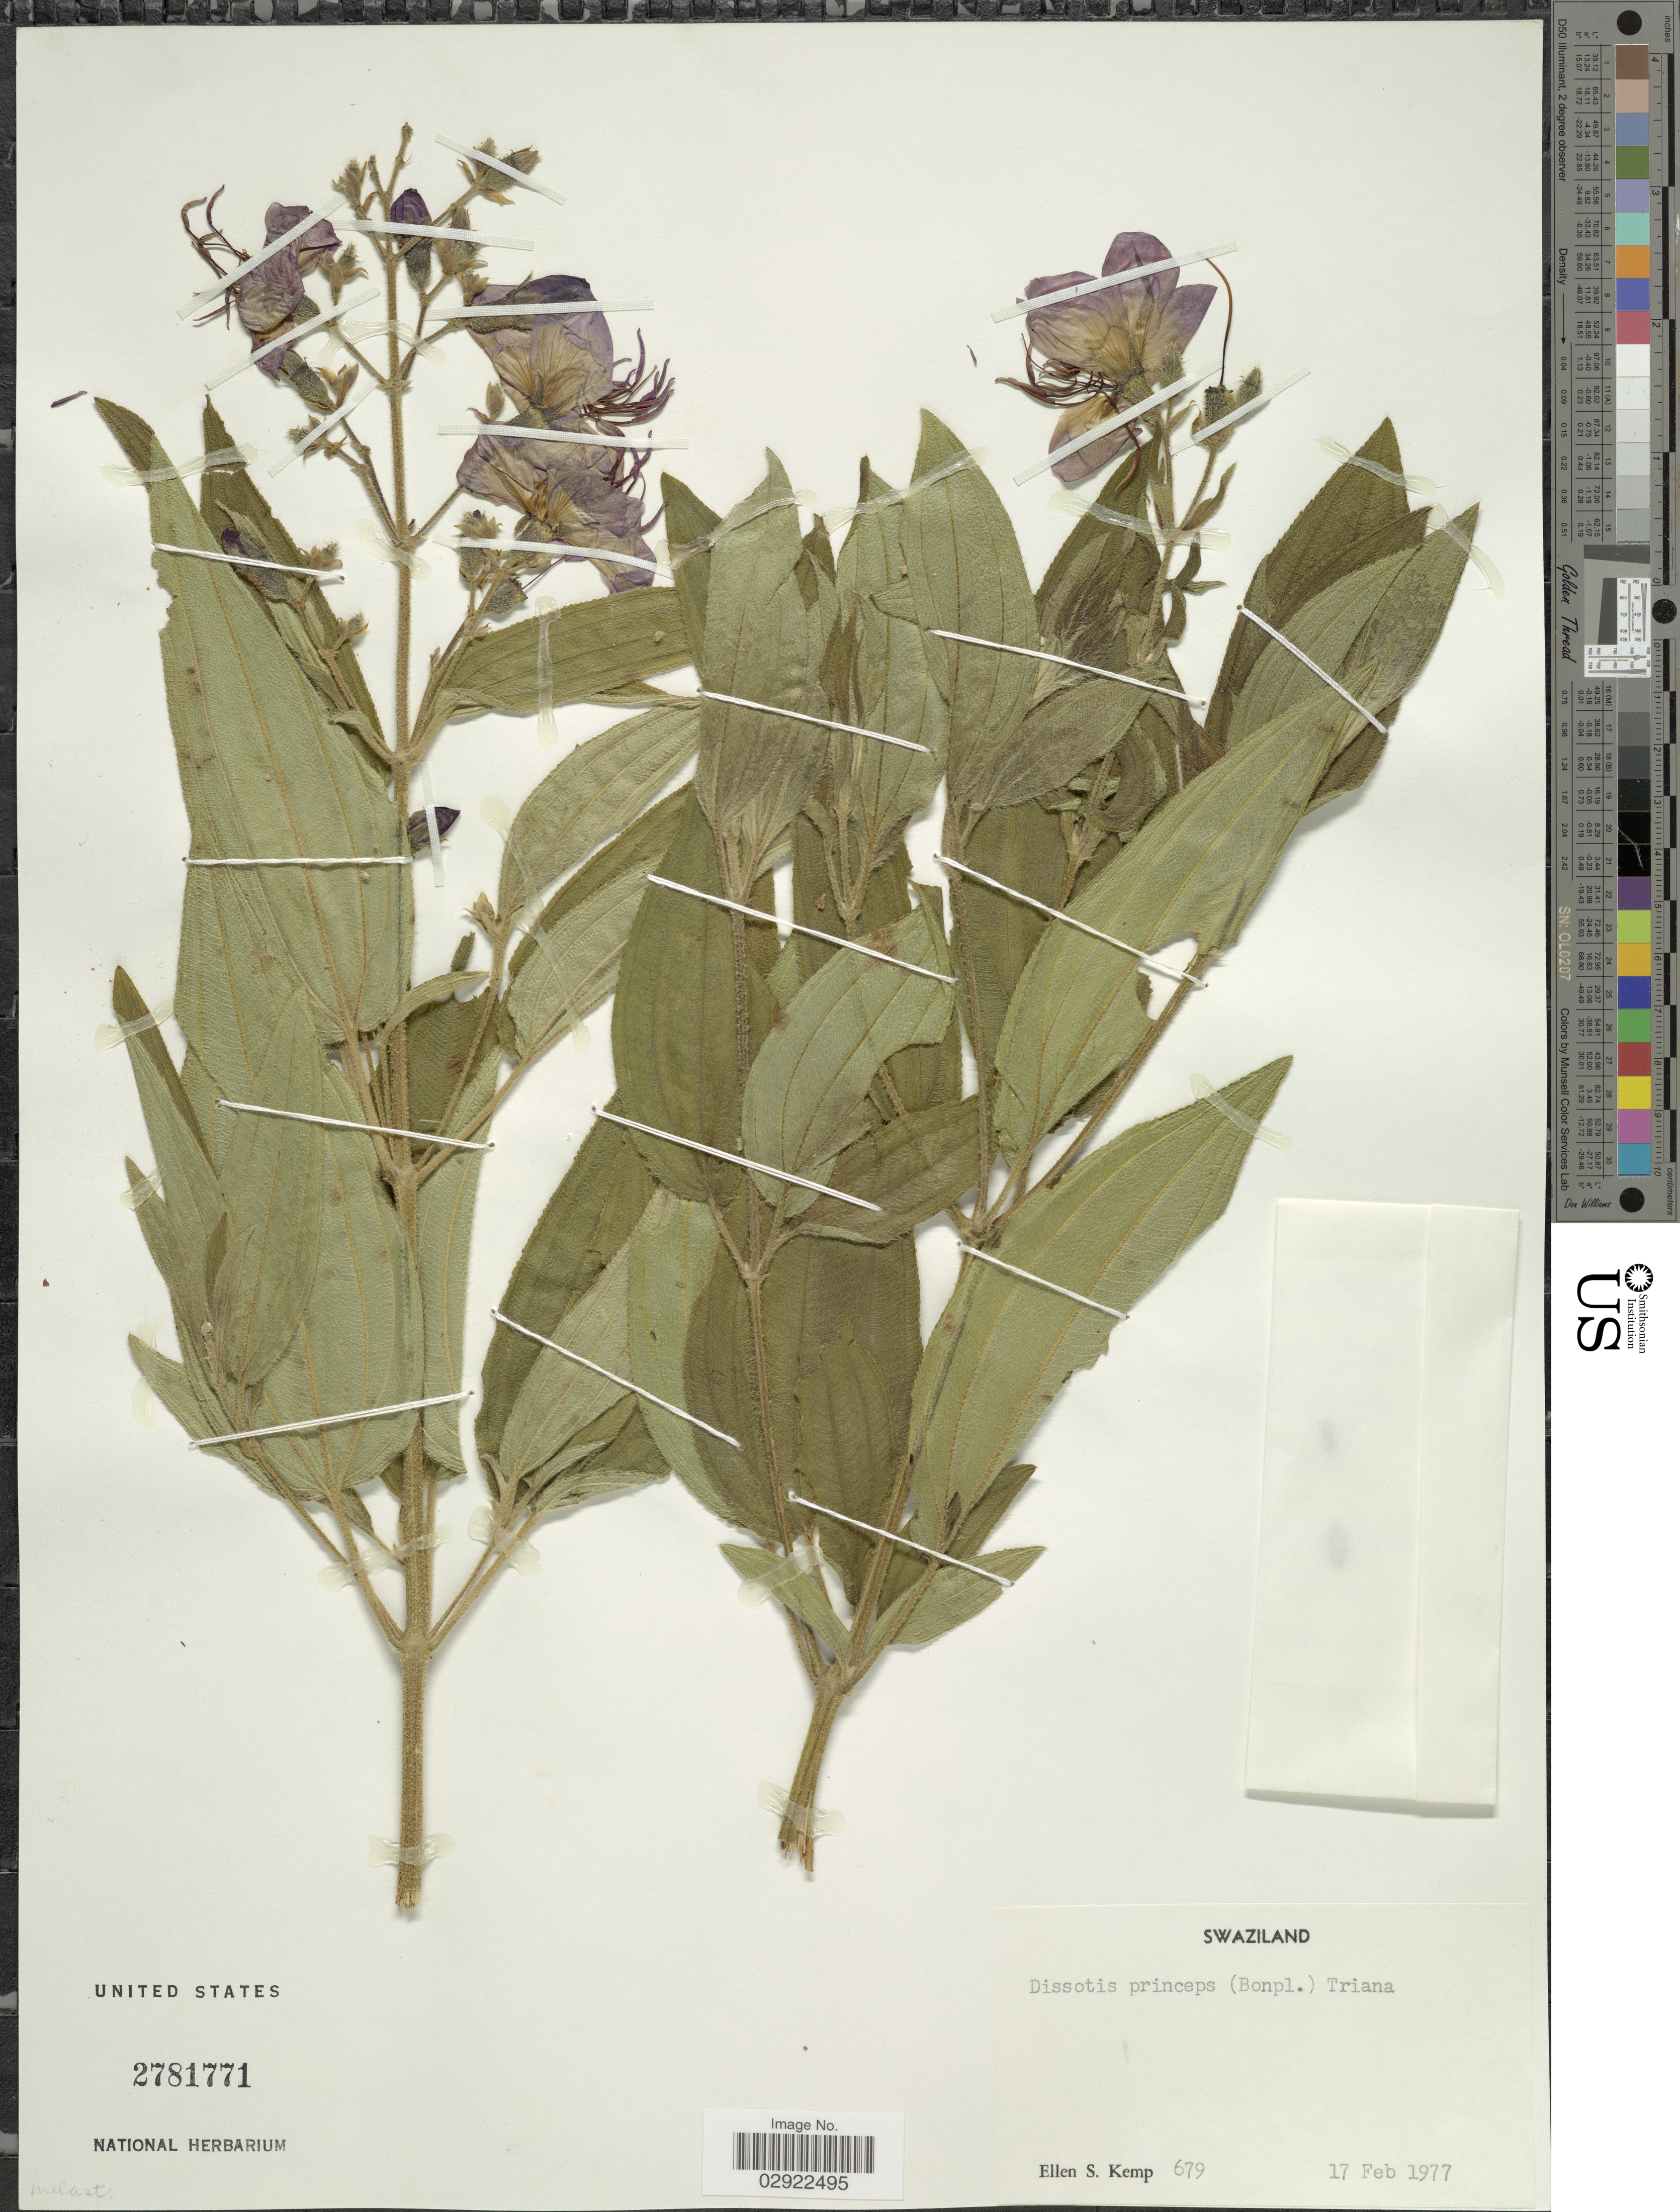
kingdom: Plantae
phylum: Tracheophyta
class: Magnoliopsida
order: Myrtales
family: Melastomataceae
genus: Rosettea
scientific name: Rosettea princeps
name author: (Kunth) Ver.-Lib. & G. Kadereit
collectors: E. S. Kemp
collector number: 679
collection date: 1977-02-17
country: Eswatini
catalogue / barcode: US 2781771